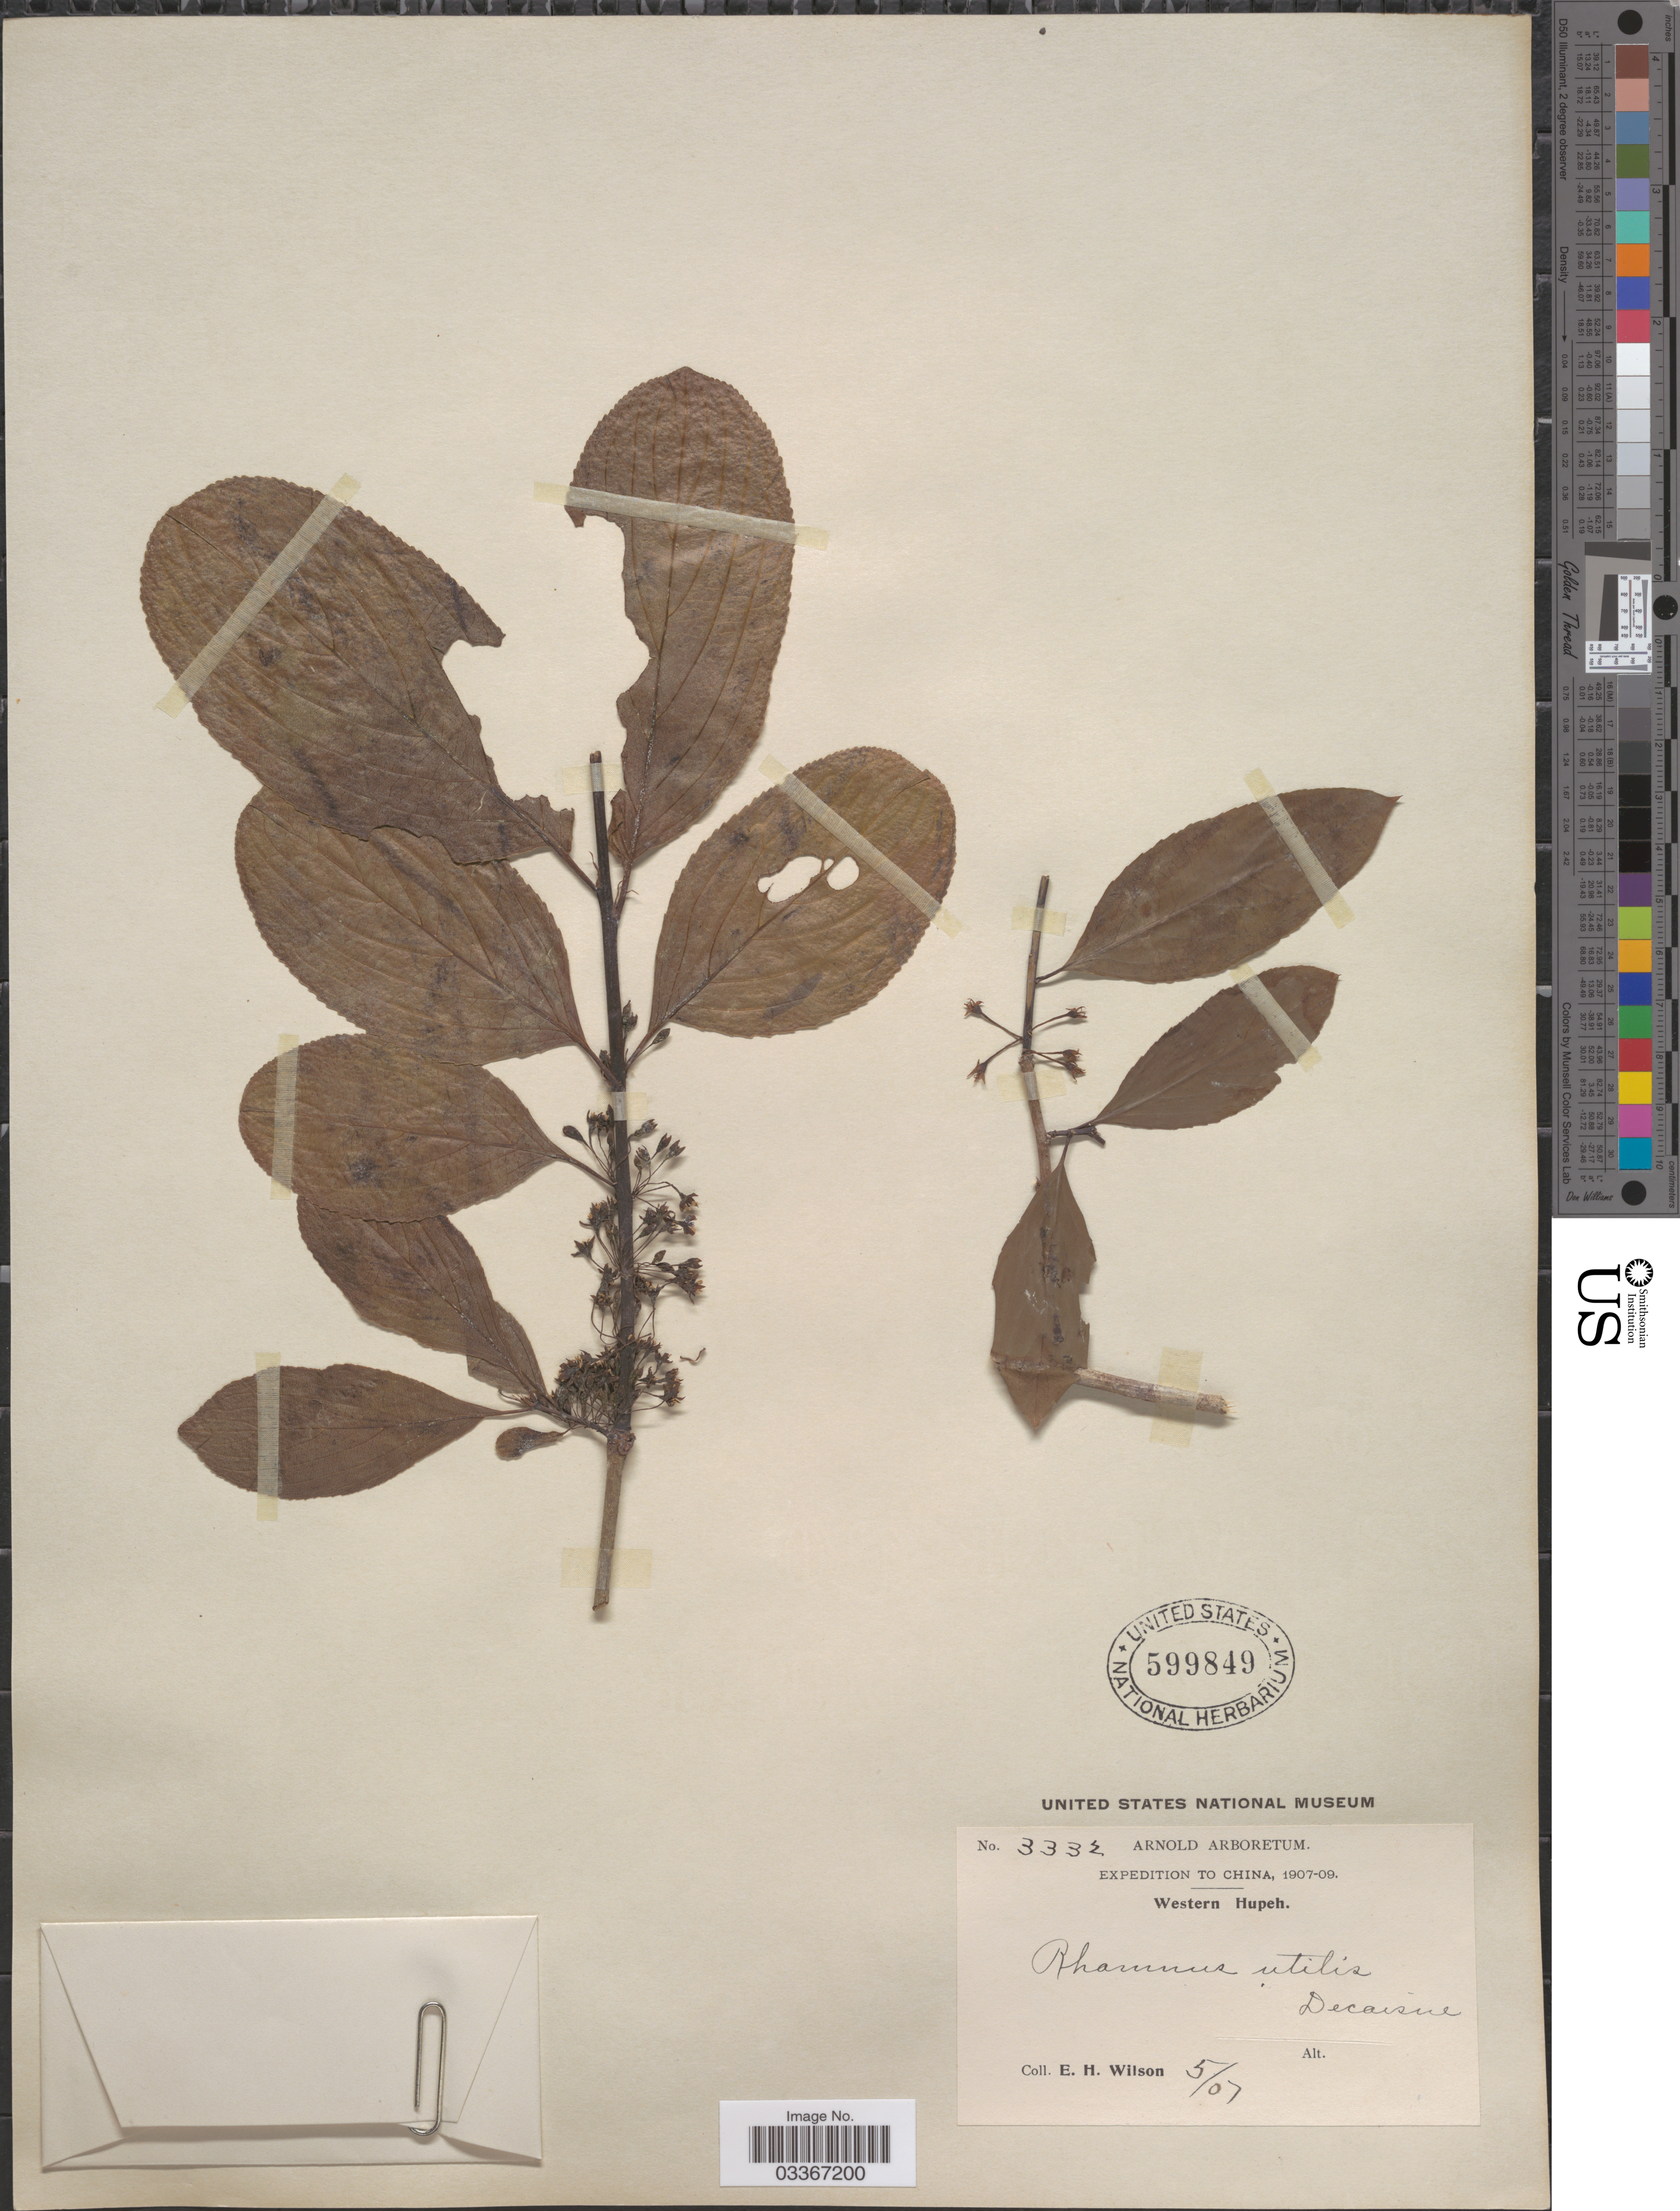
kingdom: Plantae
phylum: Tracheophyta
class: Magnoliopsida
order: Rosales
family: Rhamnaceae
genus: Rhamnus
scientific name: Rhamnus utilis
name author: Decne.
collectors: E. Wilson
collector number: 3332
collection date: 1907-05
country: China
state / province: Hubei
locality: Western Hupeh.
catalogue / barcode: US 599849